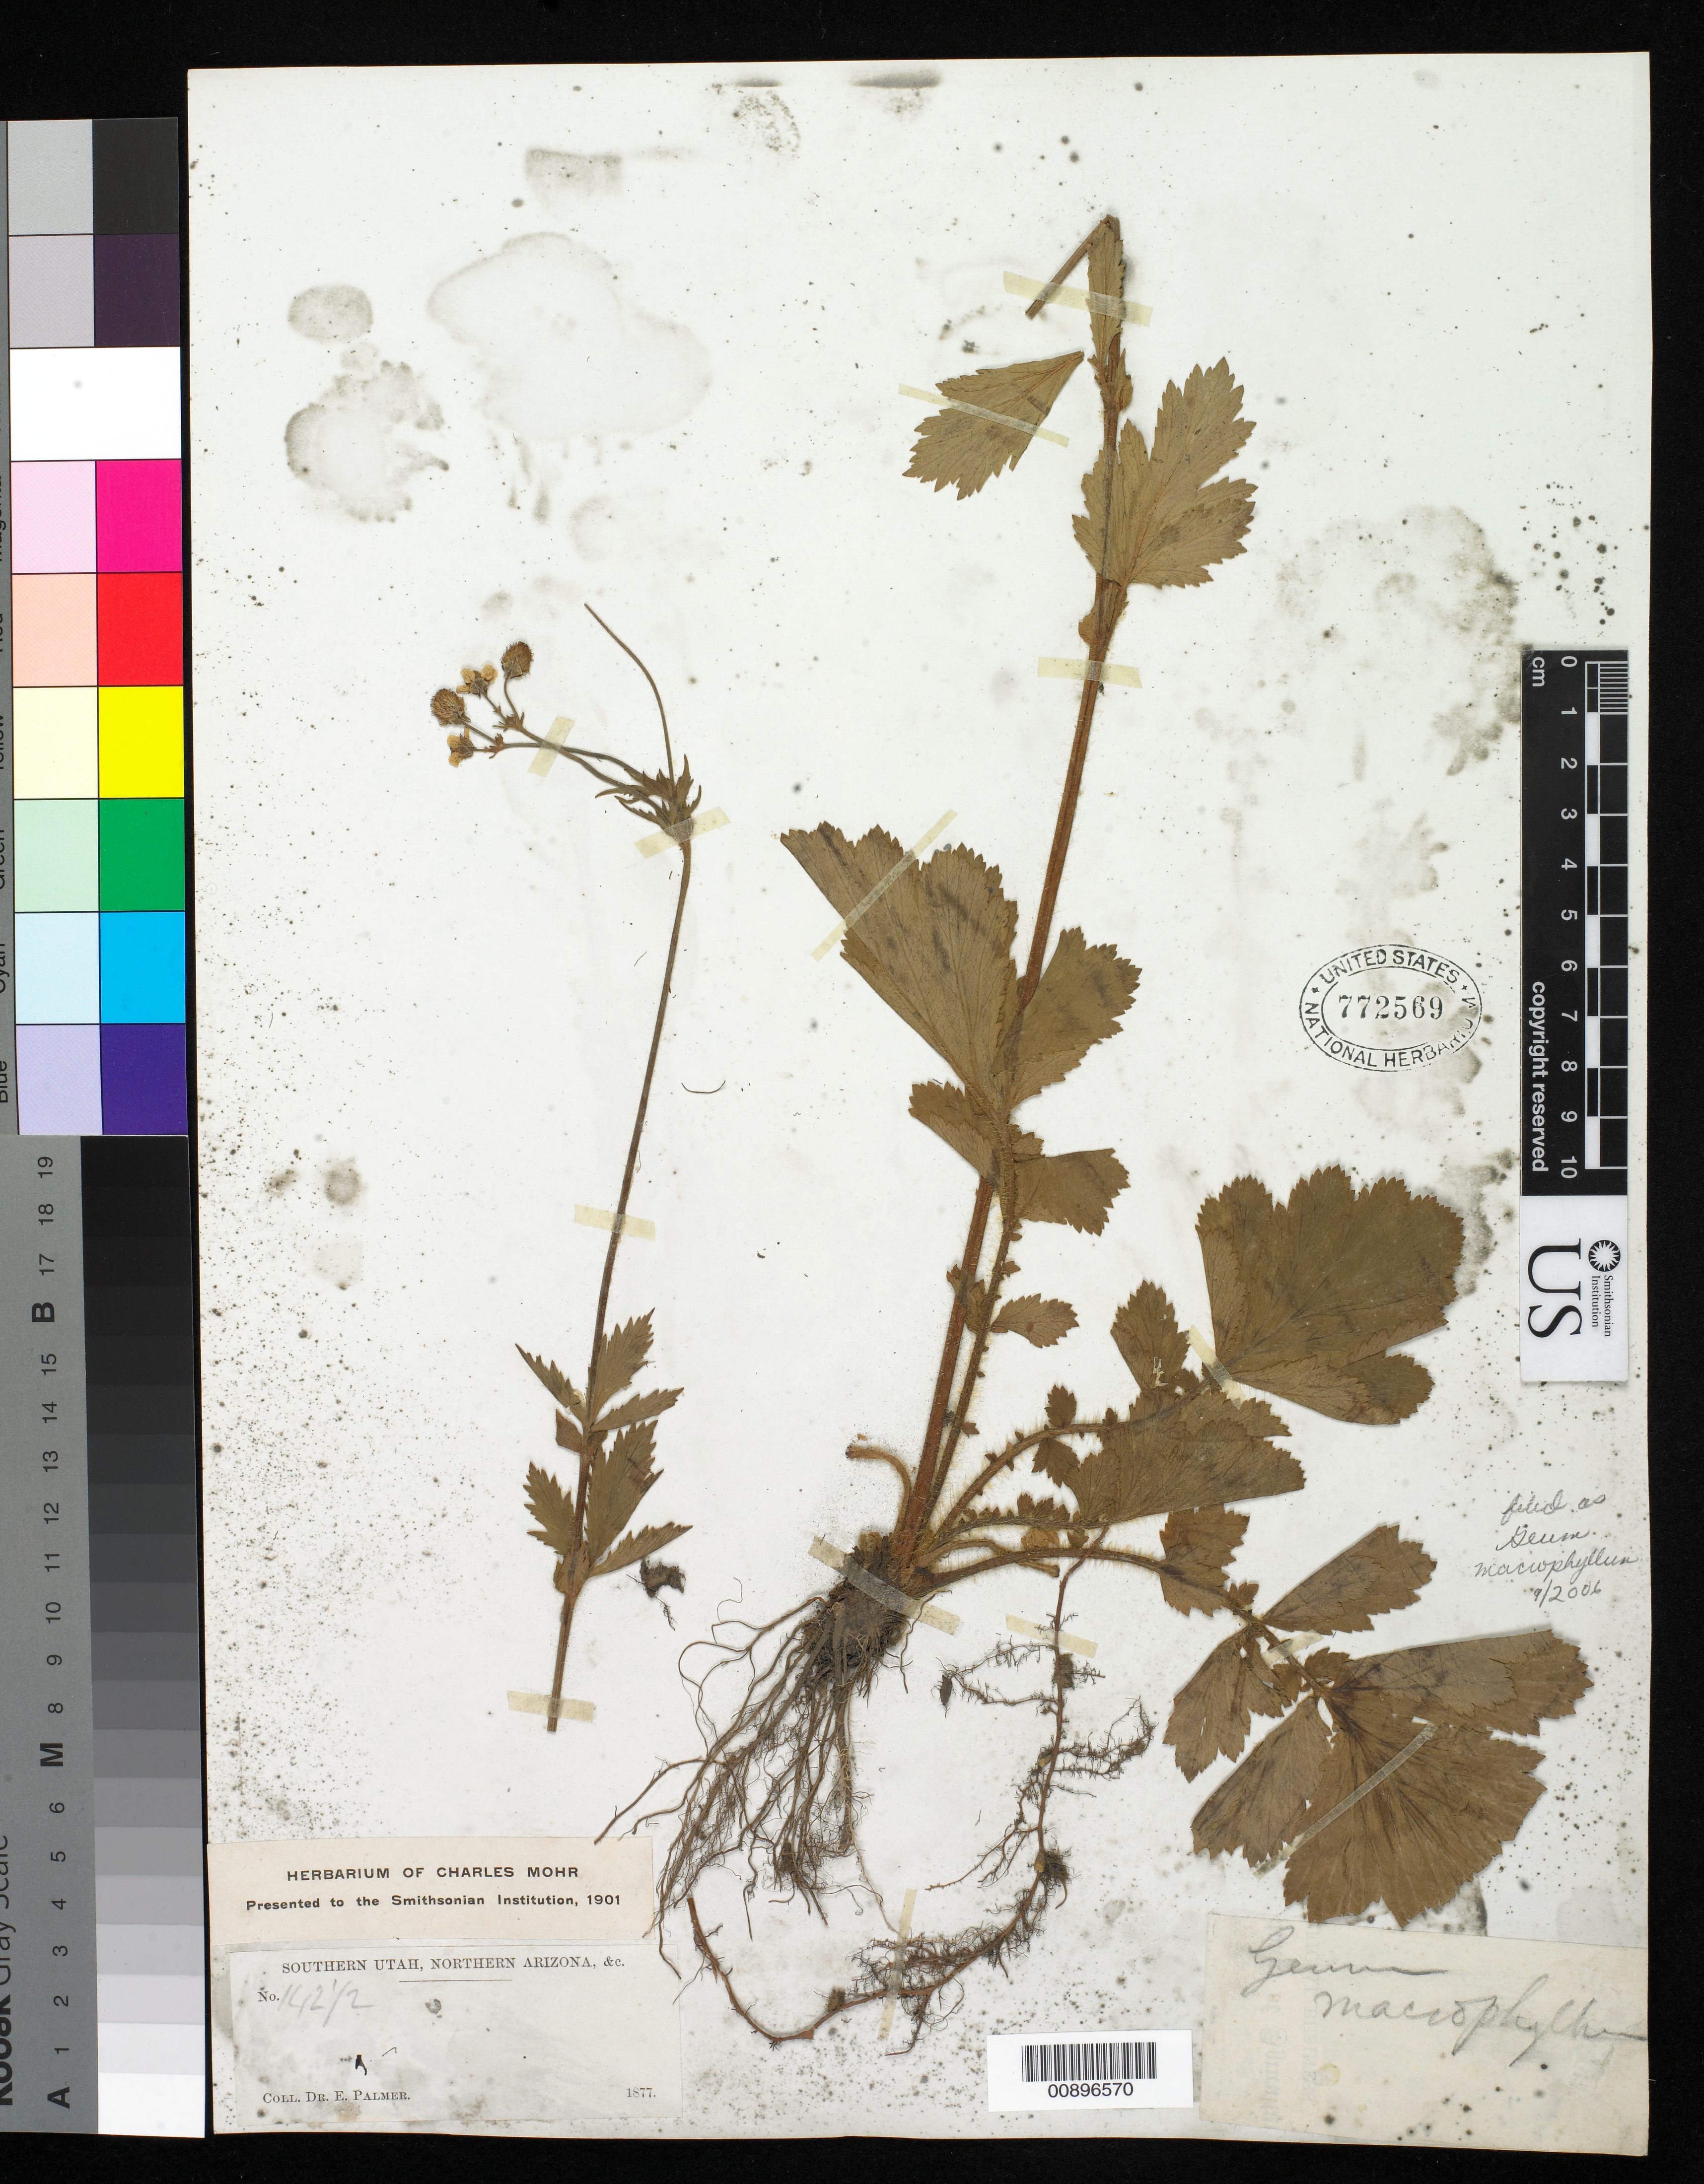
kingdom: Plantae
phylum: Tracheophyta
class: Magnoliopsida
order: Rosales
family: Rosaceae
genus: Geum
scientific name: Geum macrophyllum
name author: Willd.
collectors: E. Palmer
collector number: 142½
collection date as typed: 1877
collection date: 1877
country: United States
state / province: Arizona / Utah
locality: Southern Utah, Northern Arizona, & c.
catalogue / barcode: US 772569